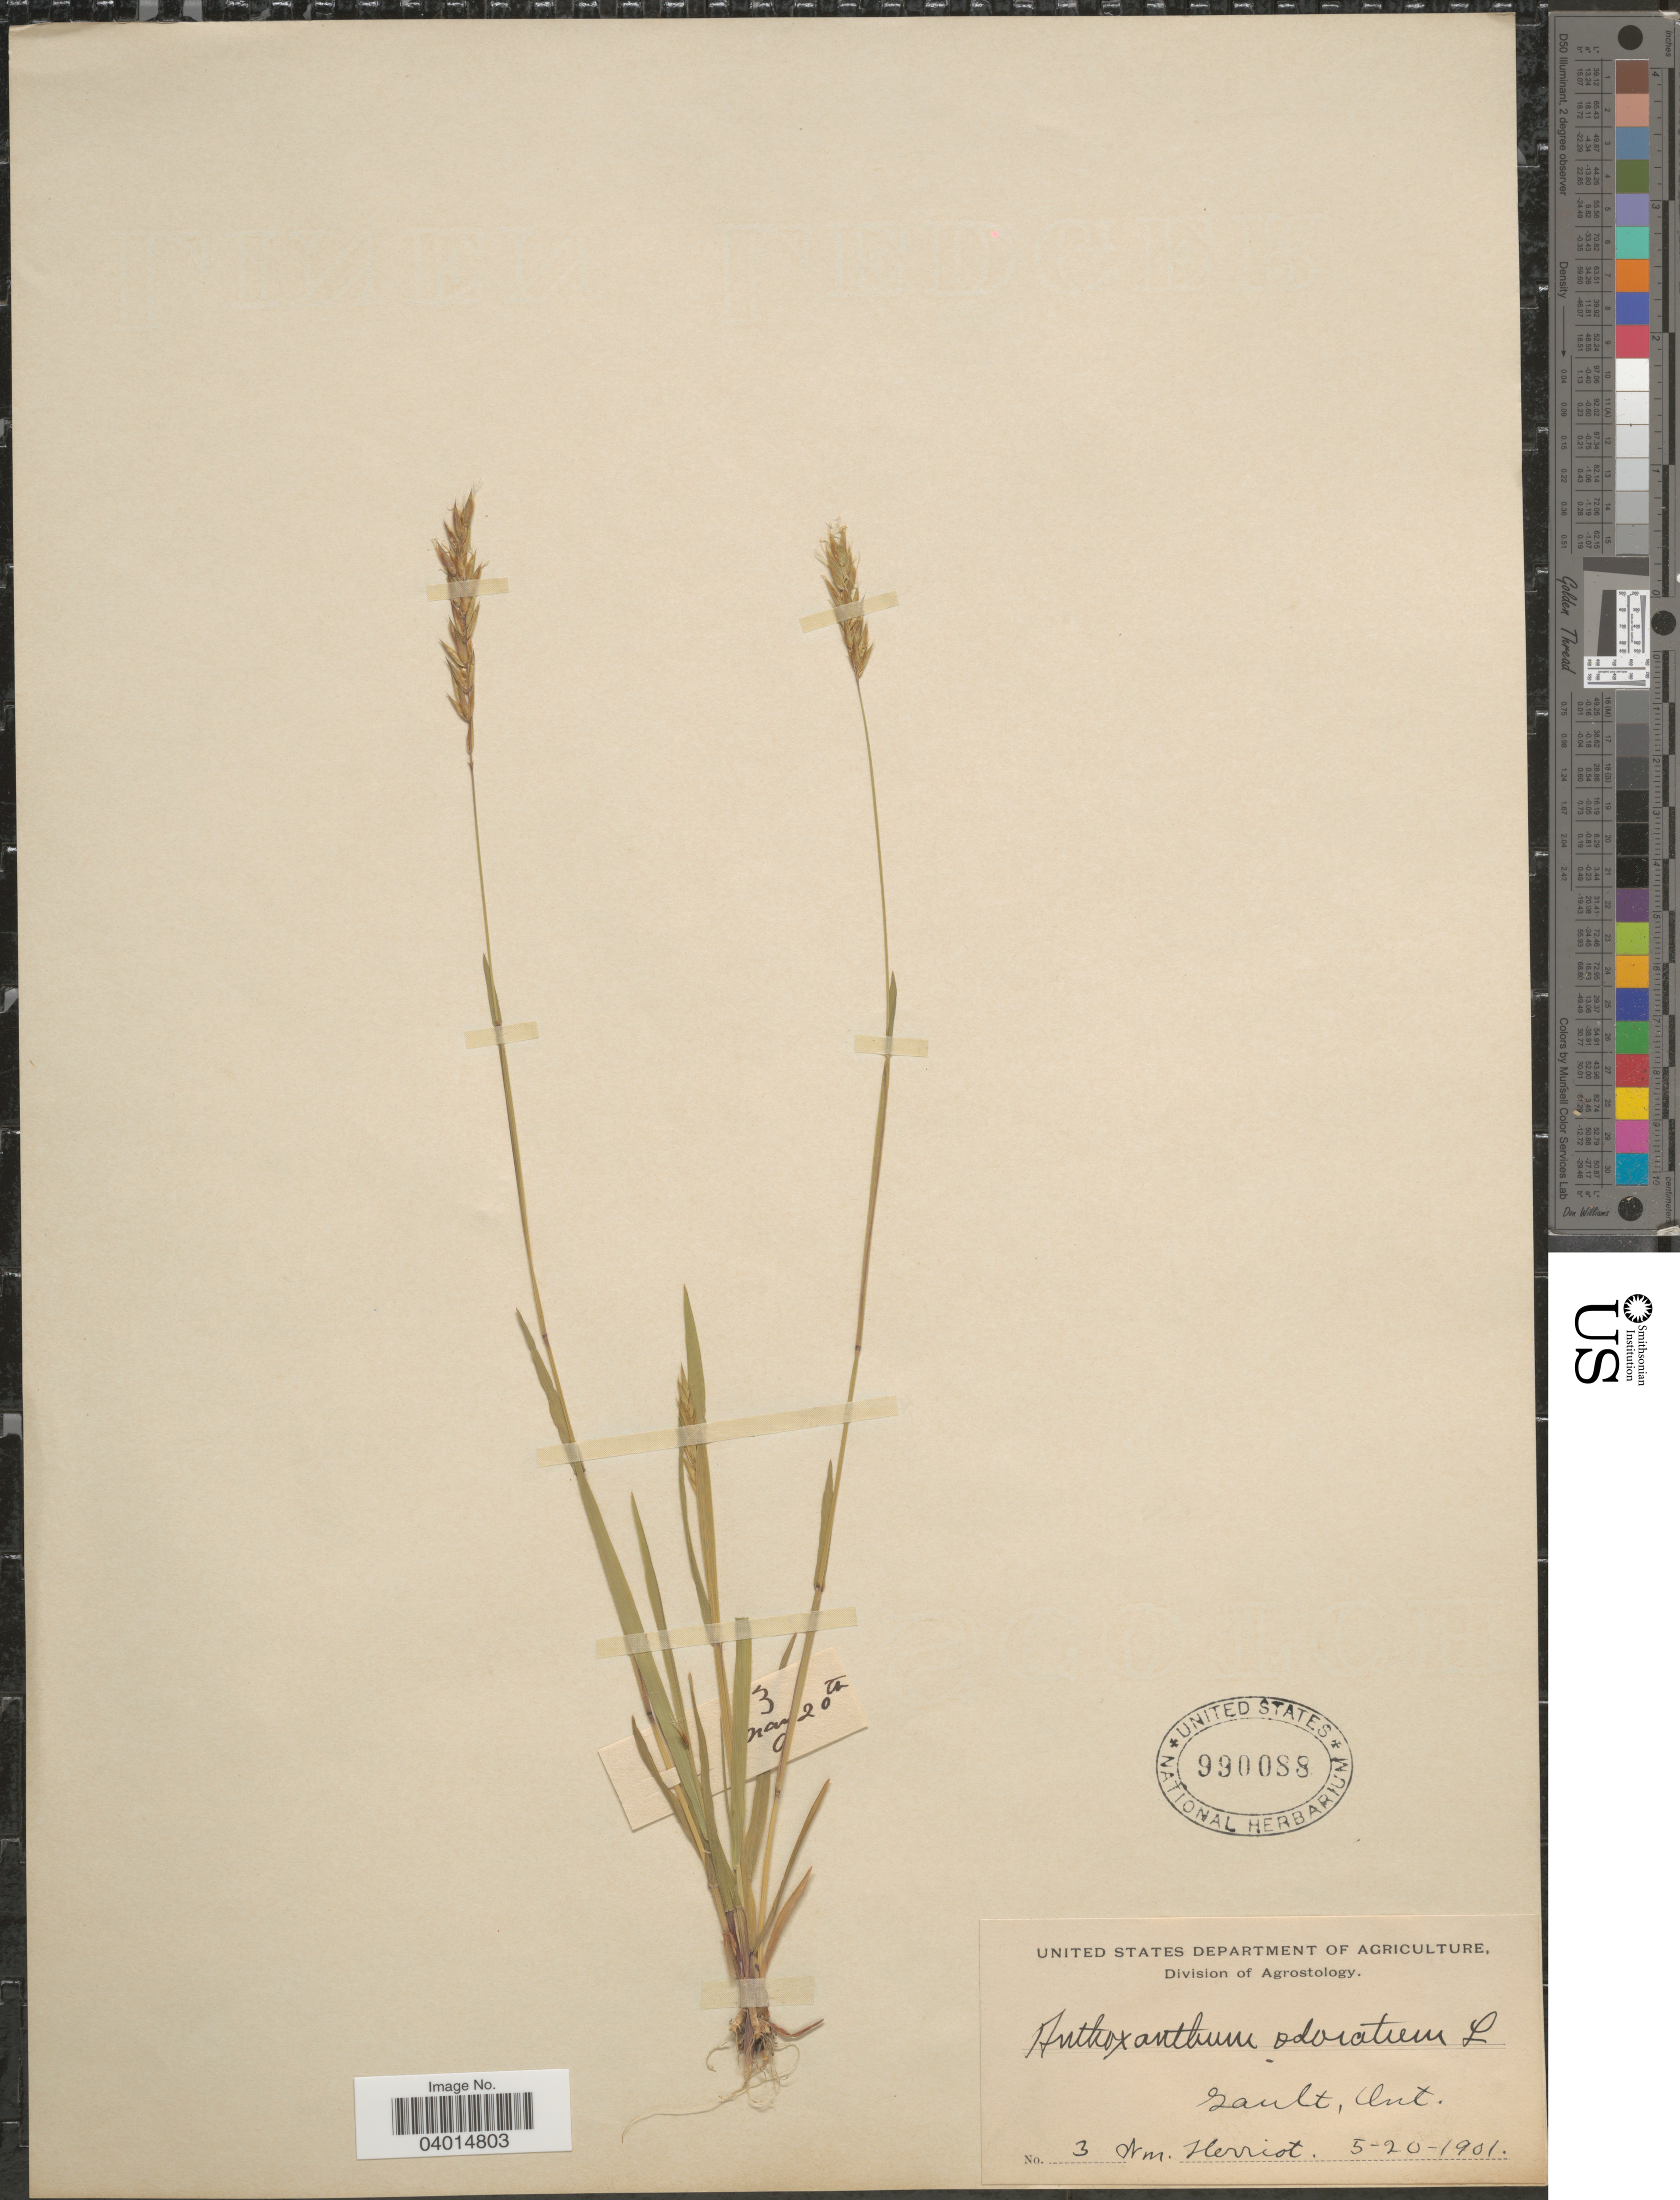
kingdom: Plantae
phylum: Tracheophyta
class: Liliopsida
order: Poales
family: Poaceae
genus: Anthoxanthum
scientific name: Anthoxanthum odoratum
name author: L.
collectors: W. Herriot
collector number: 3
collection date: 1901-05-20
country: Canada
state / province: Ontario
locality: Gault.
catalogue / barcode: US 990088